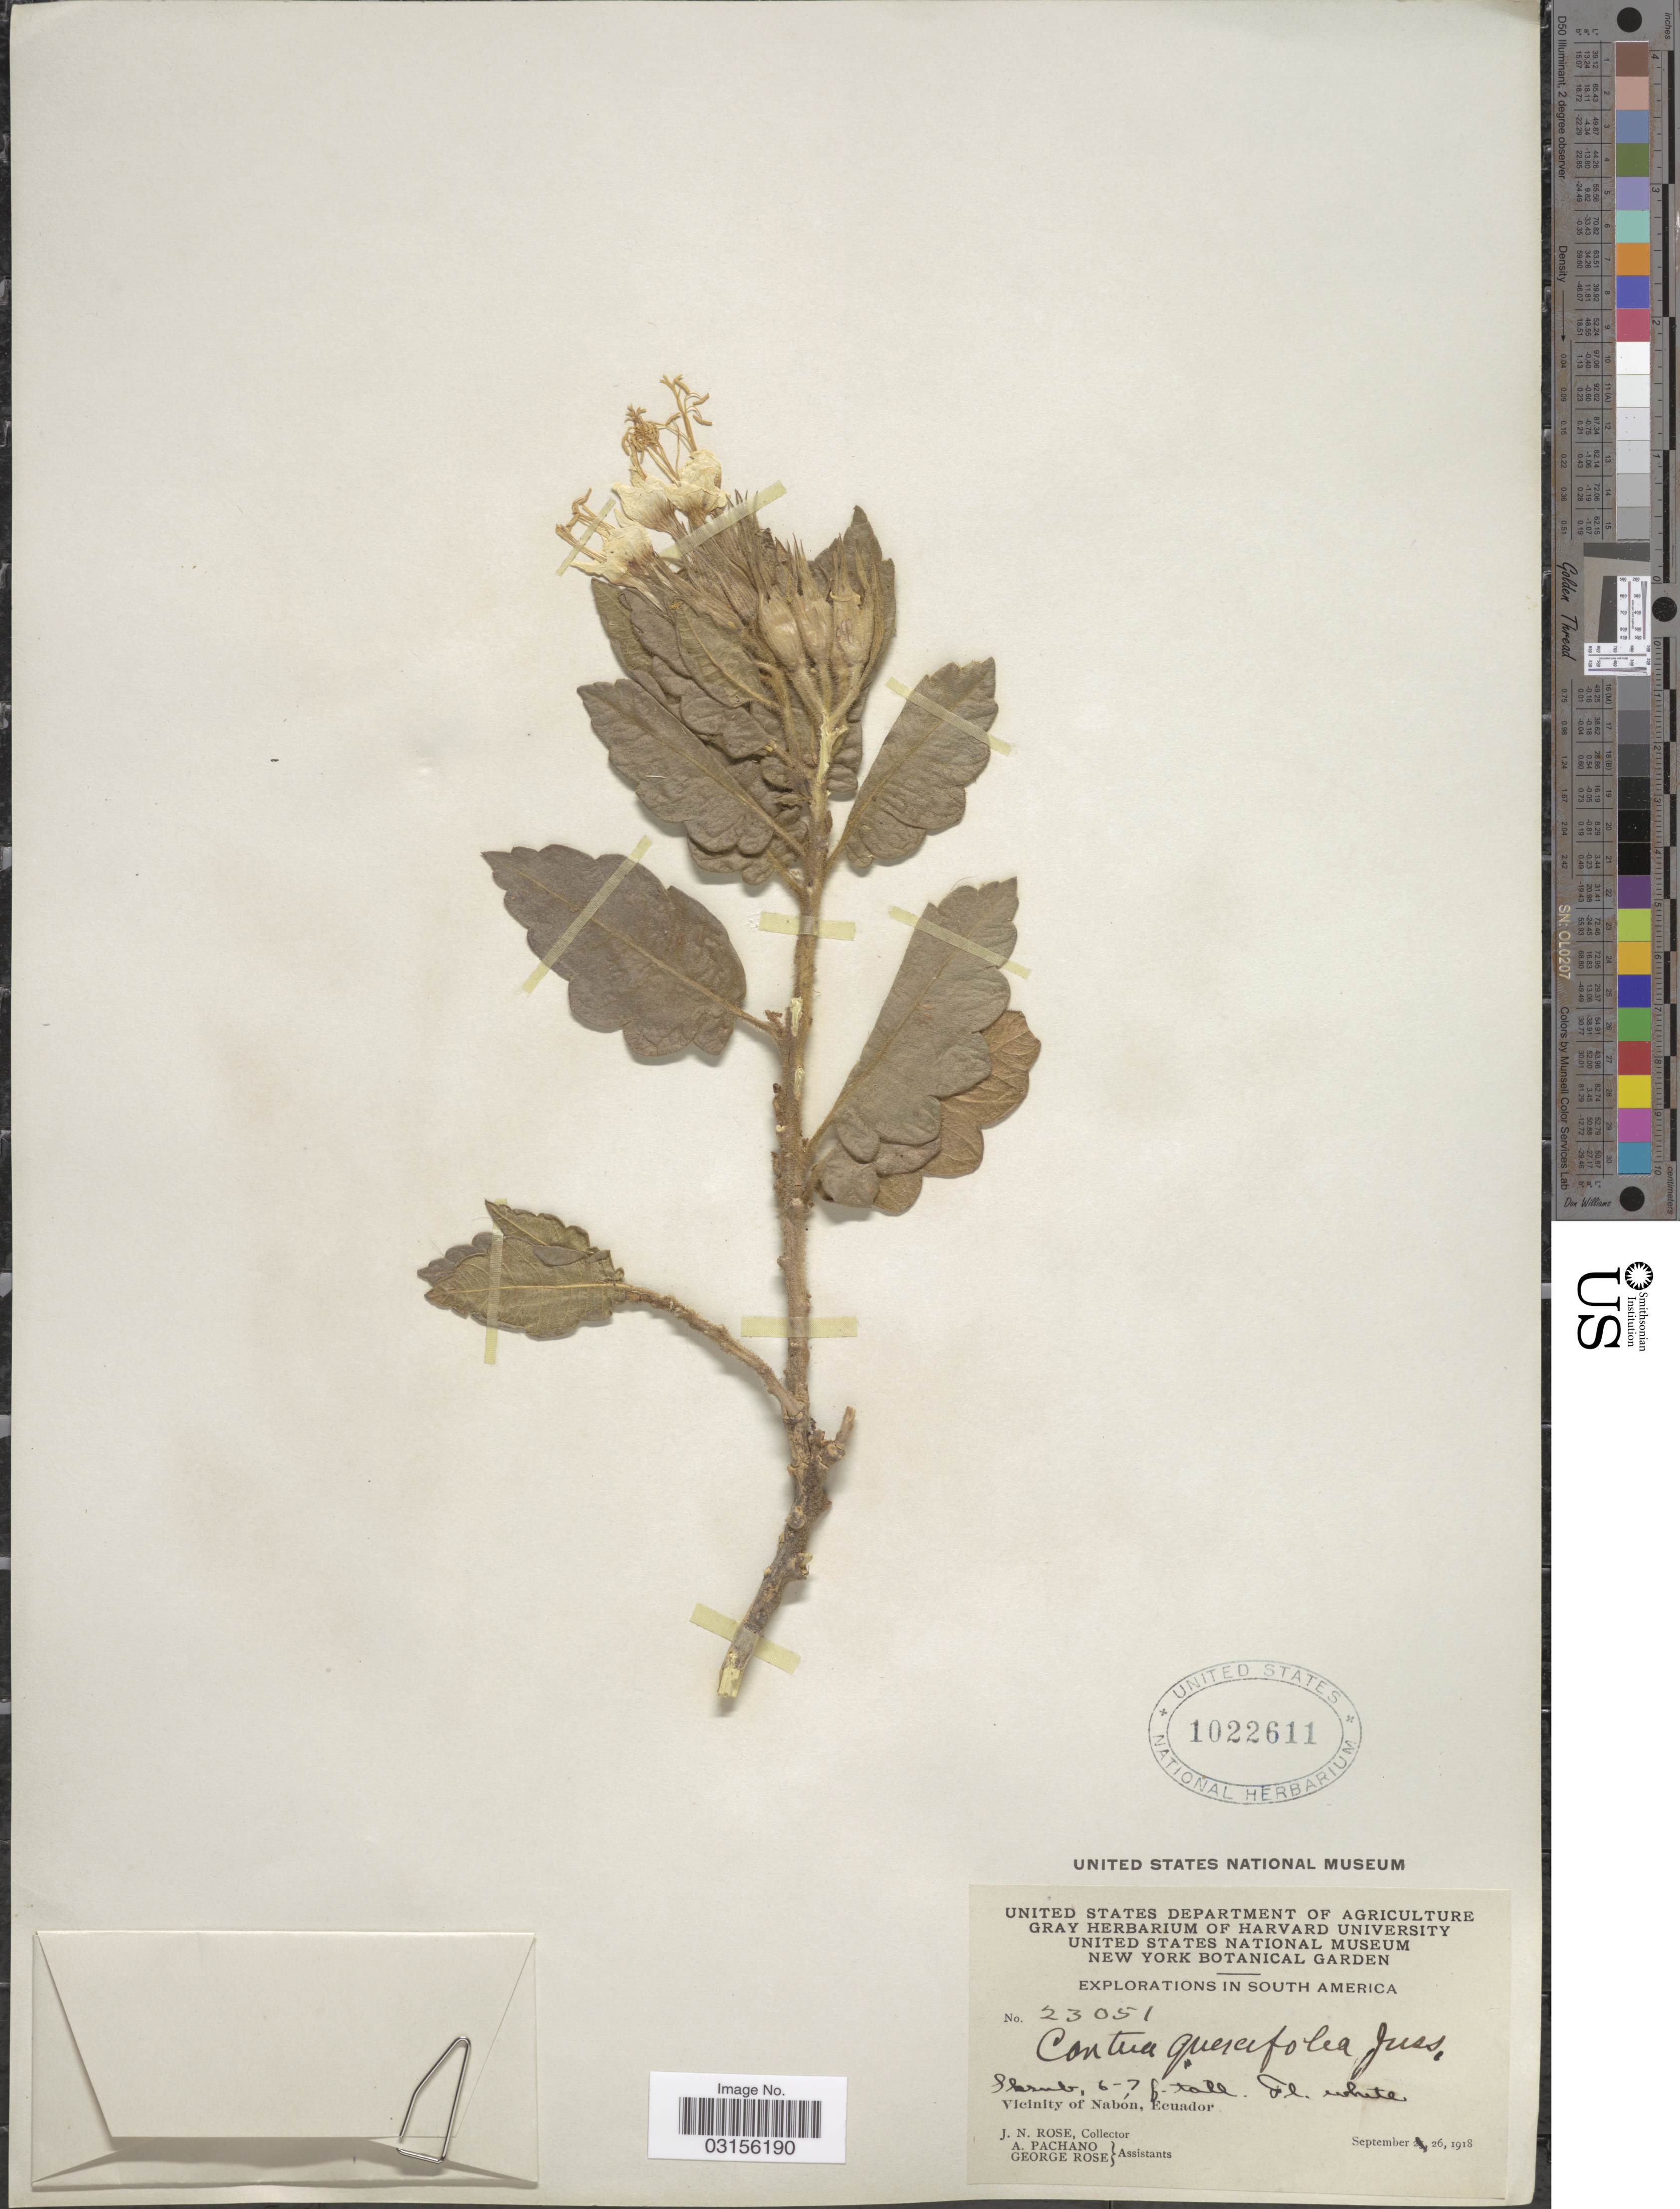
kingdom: Plantae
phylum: Tracheophyta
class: Magnoliopsida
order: Ericales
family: Polemoniaceae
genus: Cantua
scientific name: Cantua quercifolia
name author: Juss.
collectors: J. N. Rose, A. Pachano & G. Rose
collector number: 23051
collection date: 1918-09-26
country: Ecuador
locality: Vicinity of Nabon.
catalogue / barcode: US 1022611